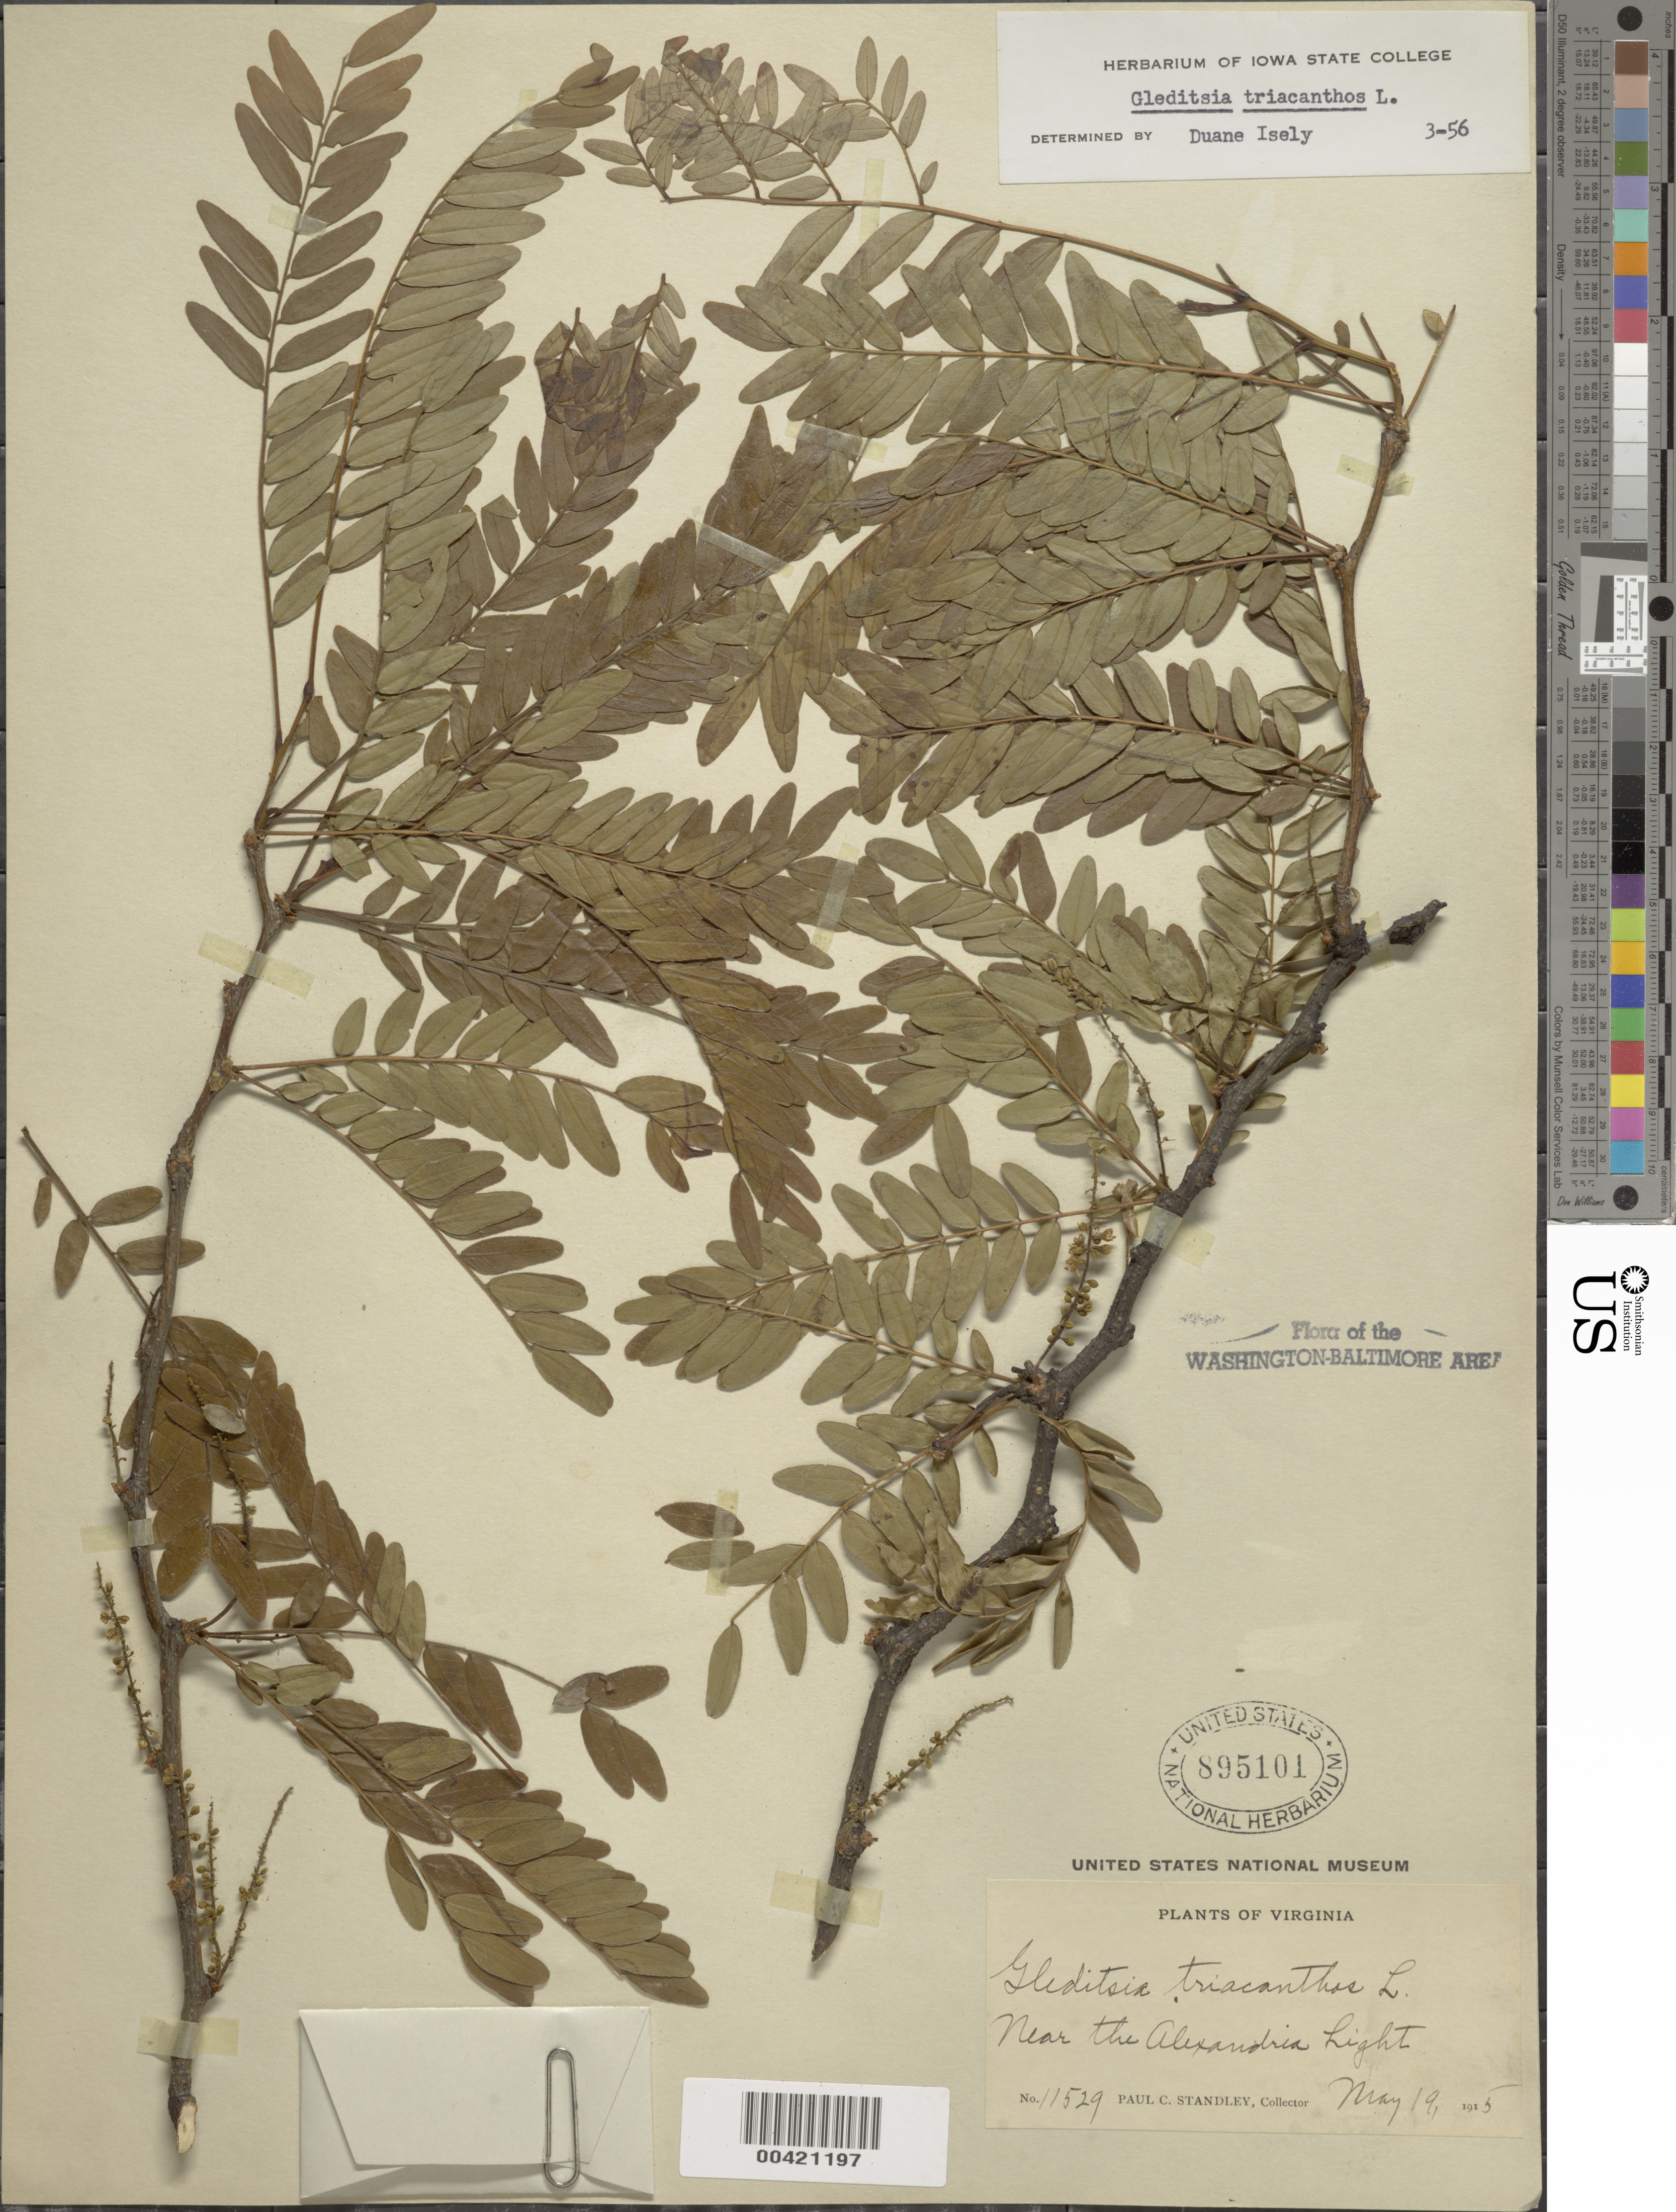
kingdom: Plantae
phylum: Tracheophyta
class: Magnoliopsida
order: Fabales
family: Fabaceae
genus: Gleditsia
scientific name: Gleditsia triacanthos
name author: L.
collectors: P. C. Standley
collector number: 11529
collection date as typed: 19 May 1915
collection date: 1915-05-19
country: United States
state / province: Virginia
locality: Near Alexandria Light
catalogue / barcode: US 895101